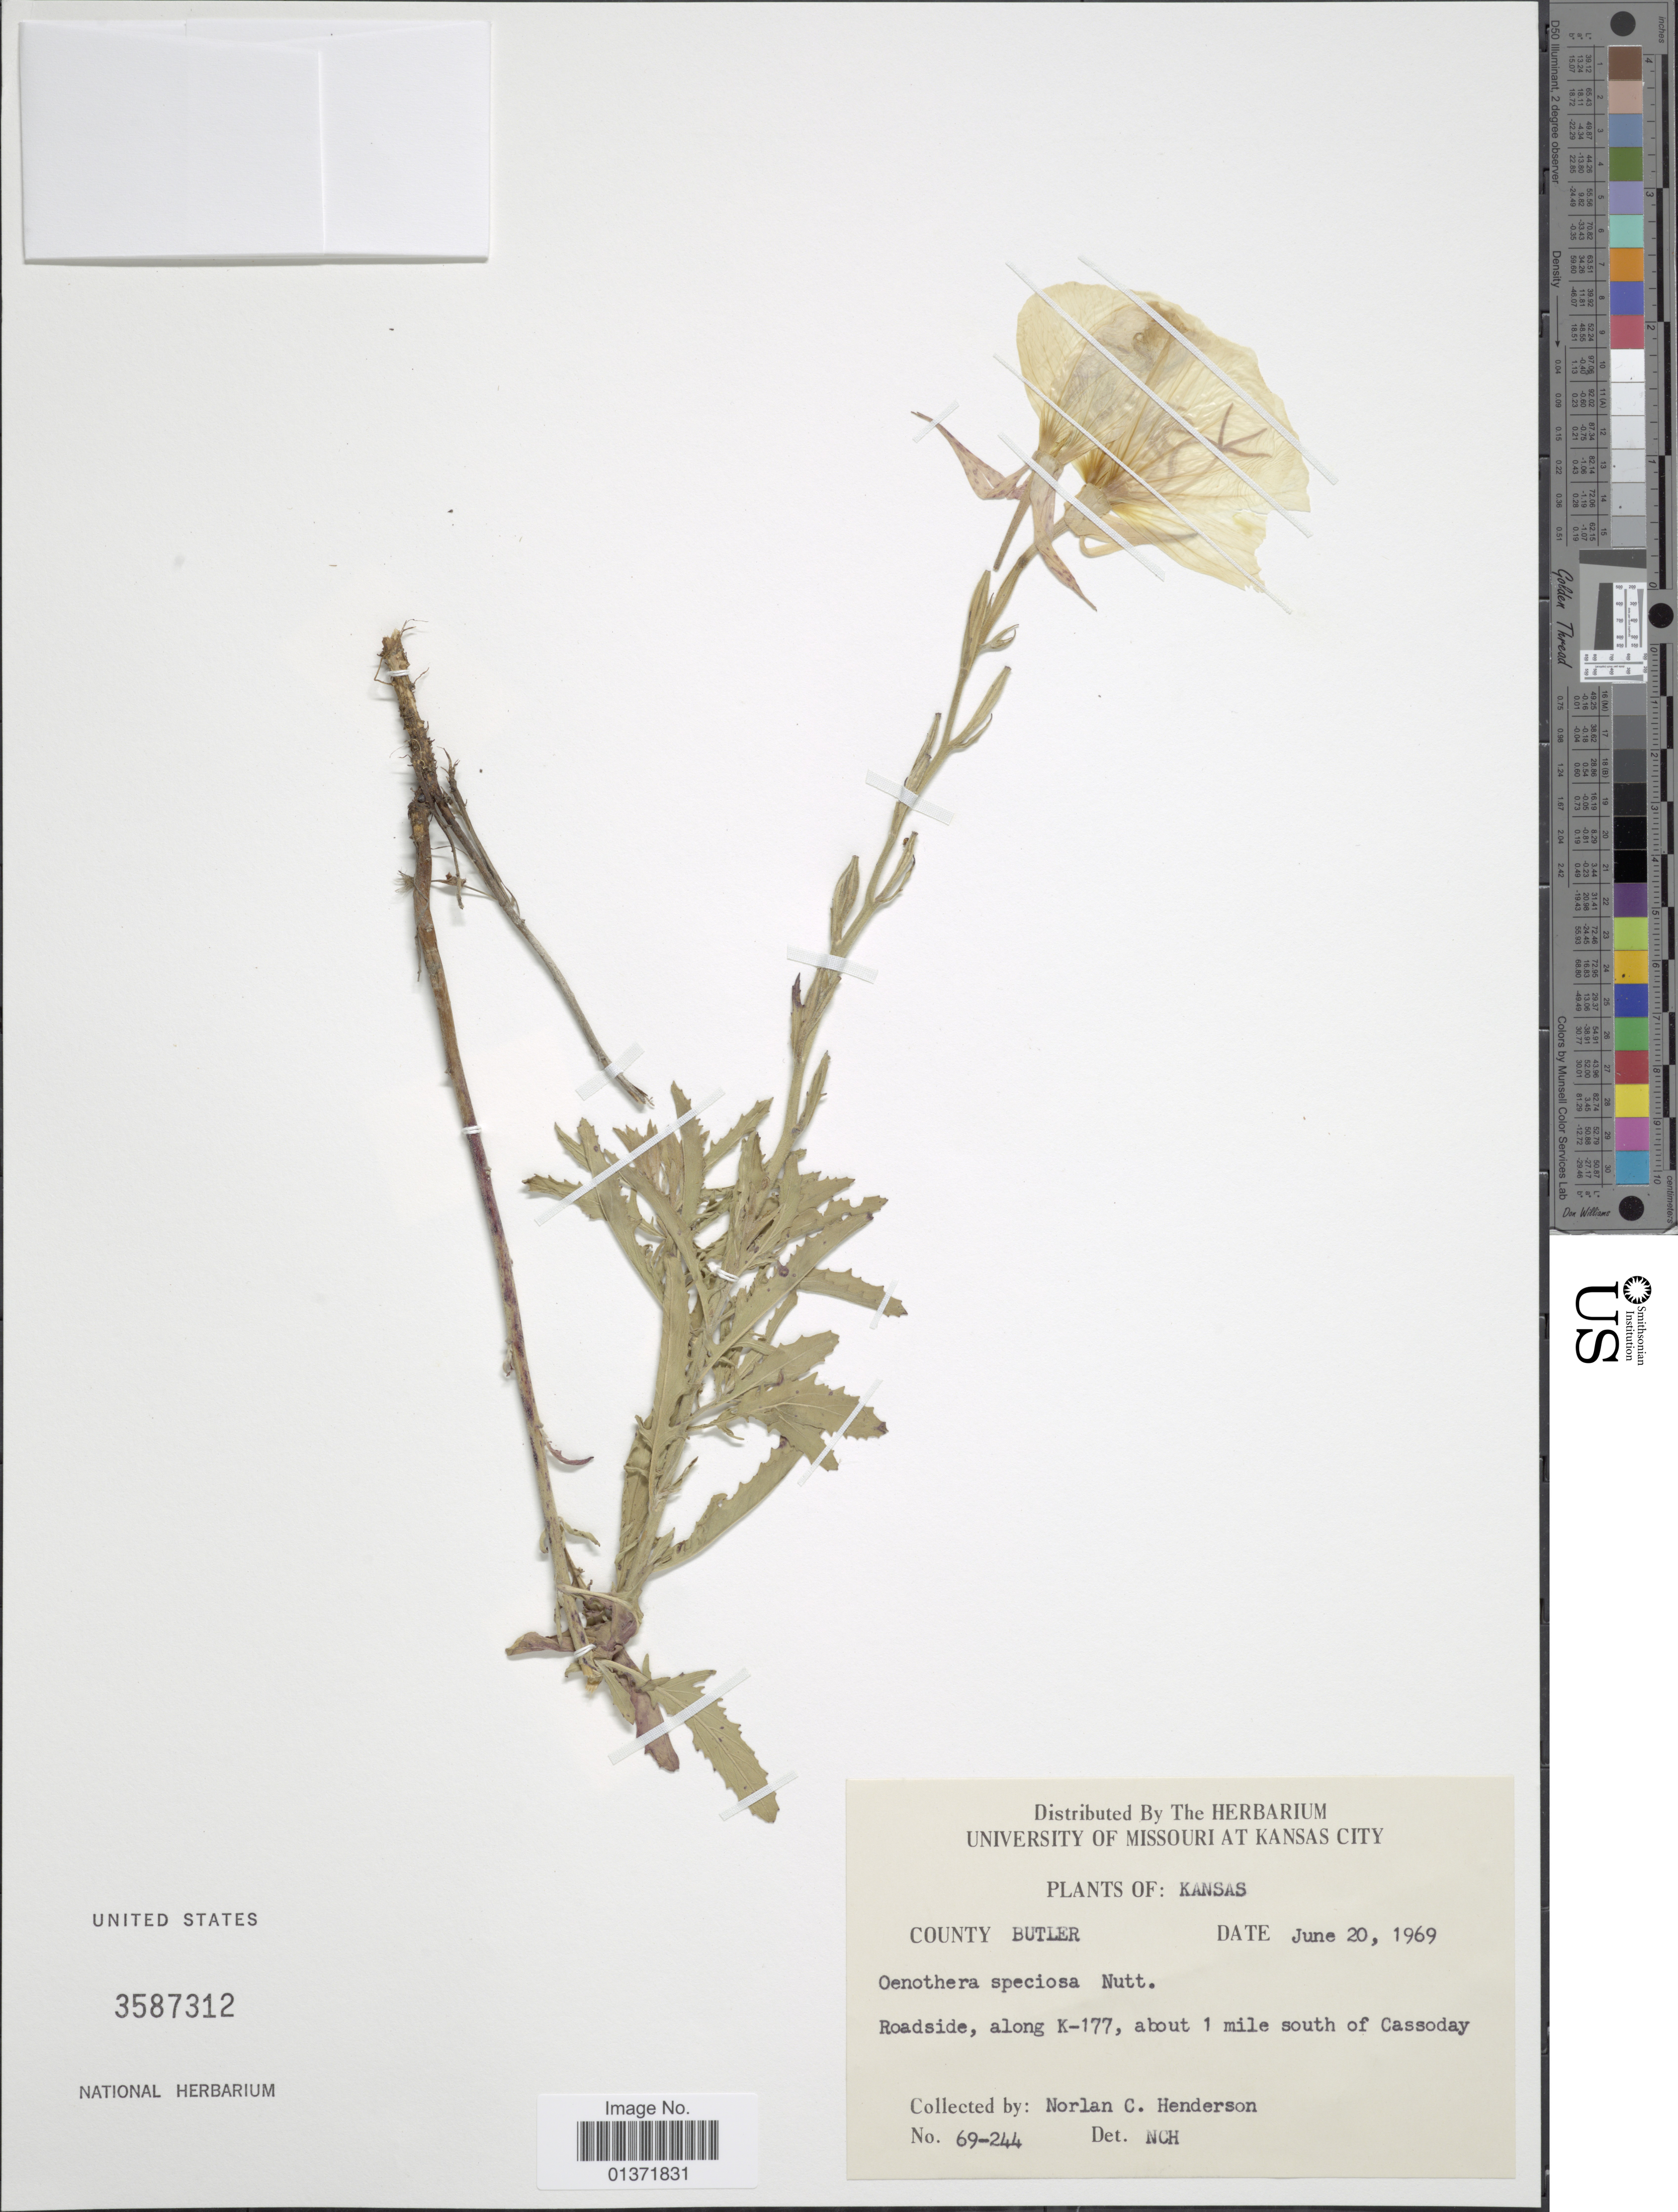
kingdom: Plantae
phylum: Tracheophyta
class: Magnoliopsida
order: Myrtales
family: Onagraceae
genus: Oenothera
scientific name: Oenothera speciosa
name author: Nutt.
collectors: N. C. Henderson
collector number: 69-244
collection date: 1969-06-20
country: United States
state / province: Kansas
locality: County Butler, along K-177, about 1 mile south of Cassoday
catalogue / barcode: US 3587312